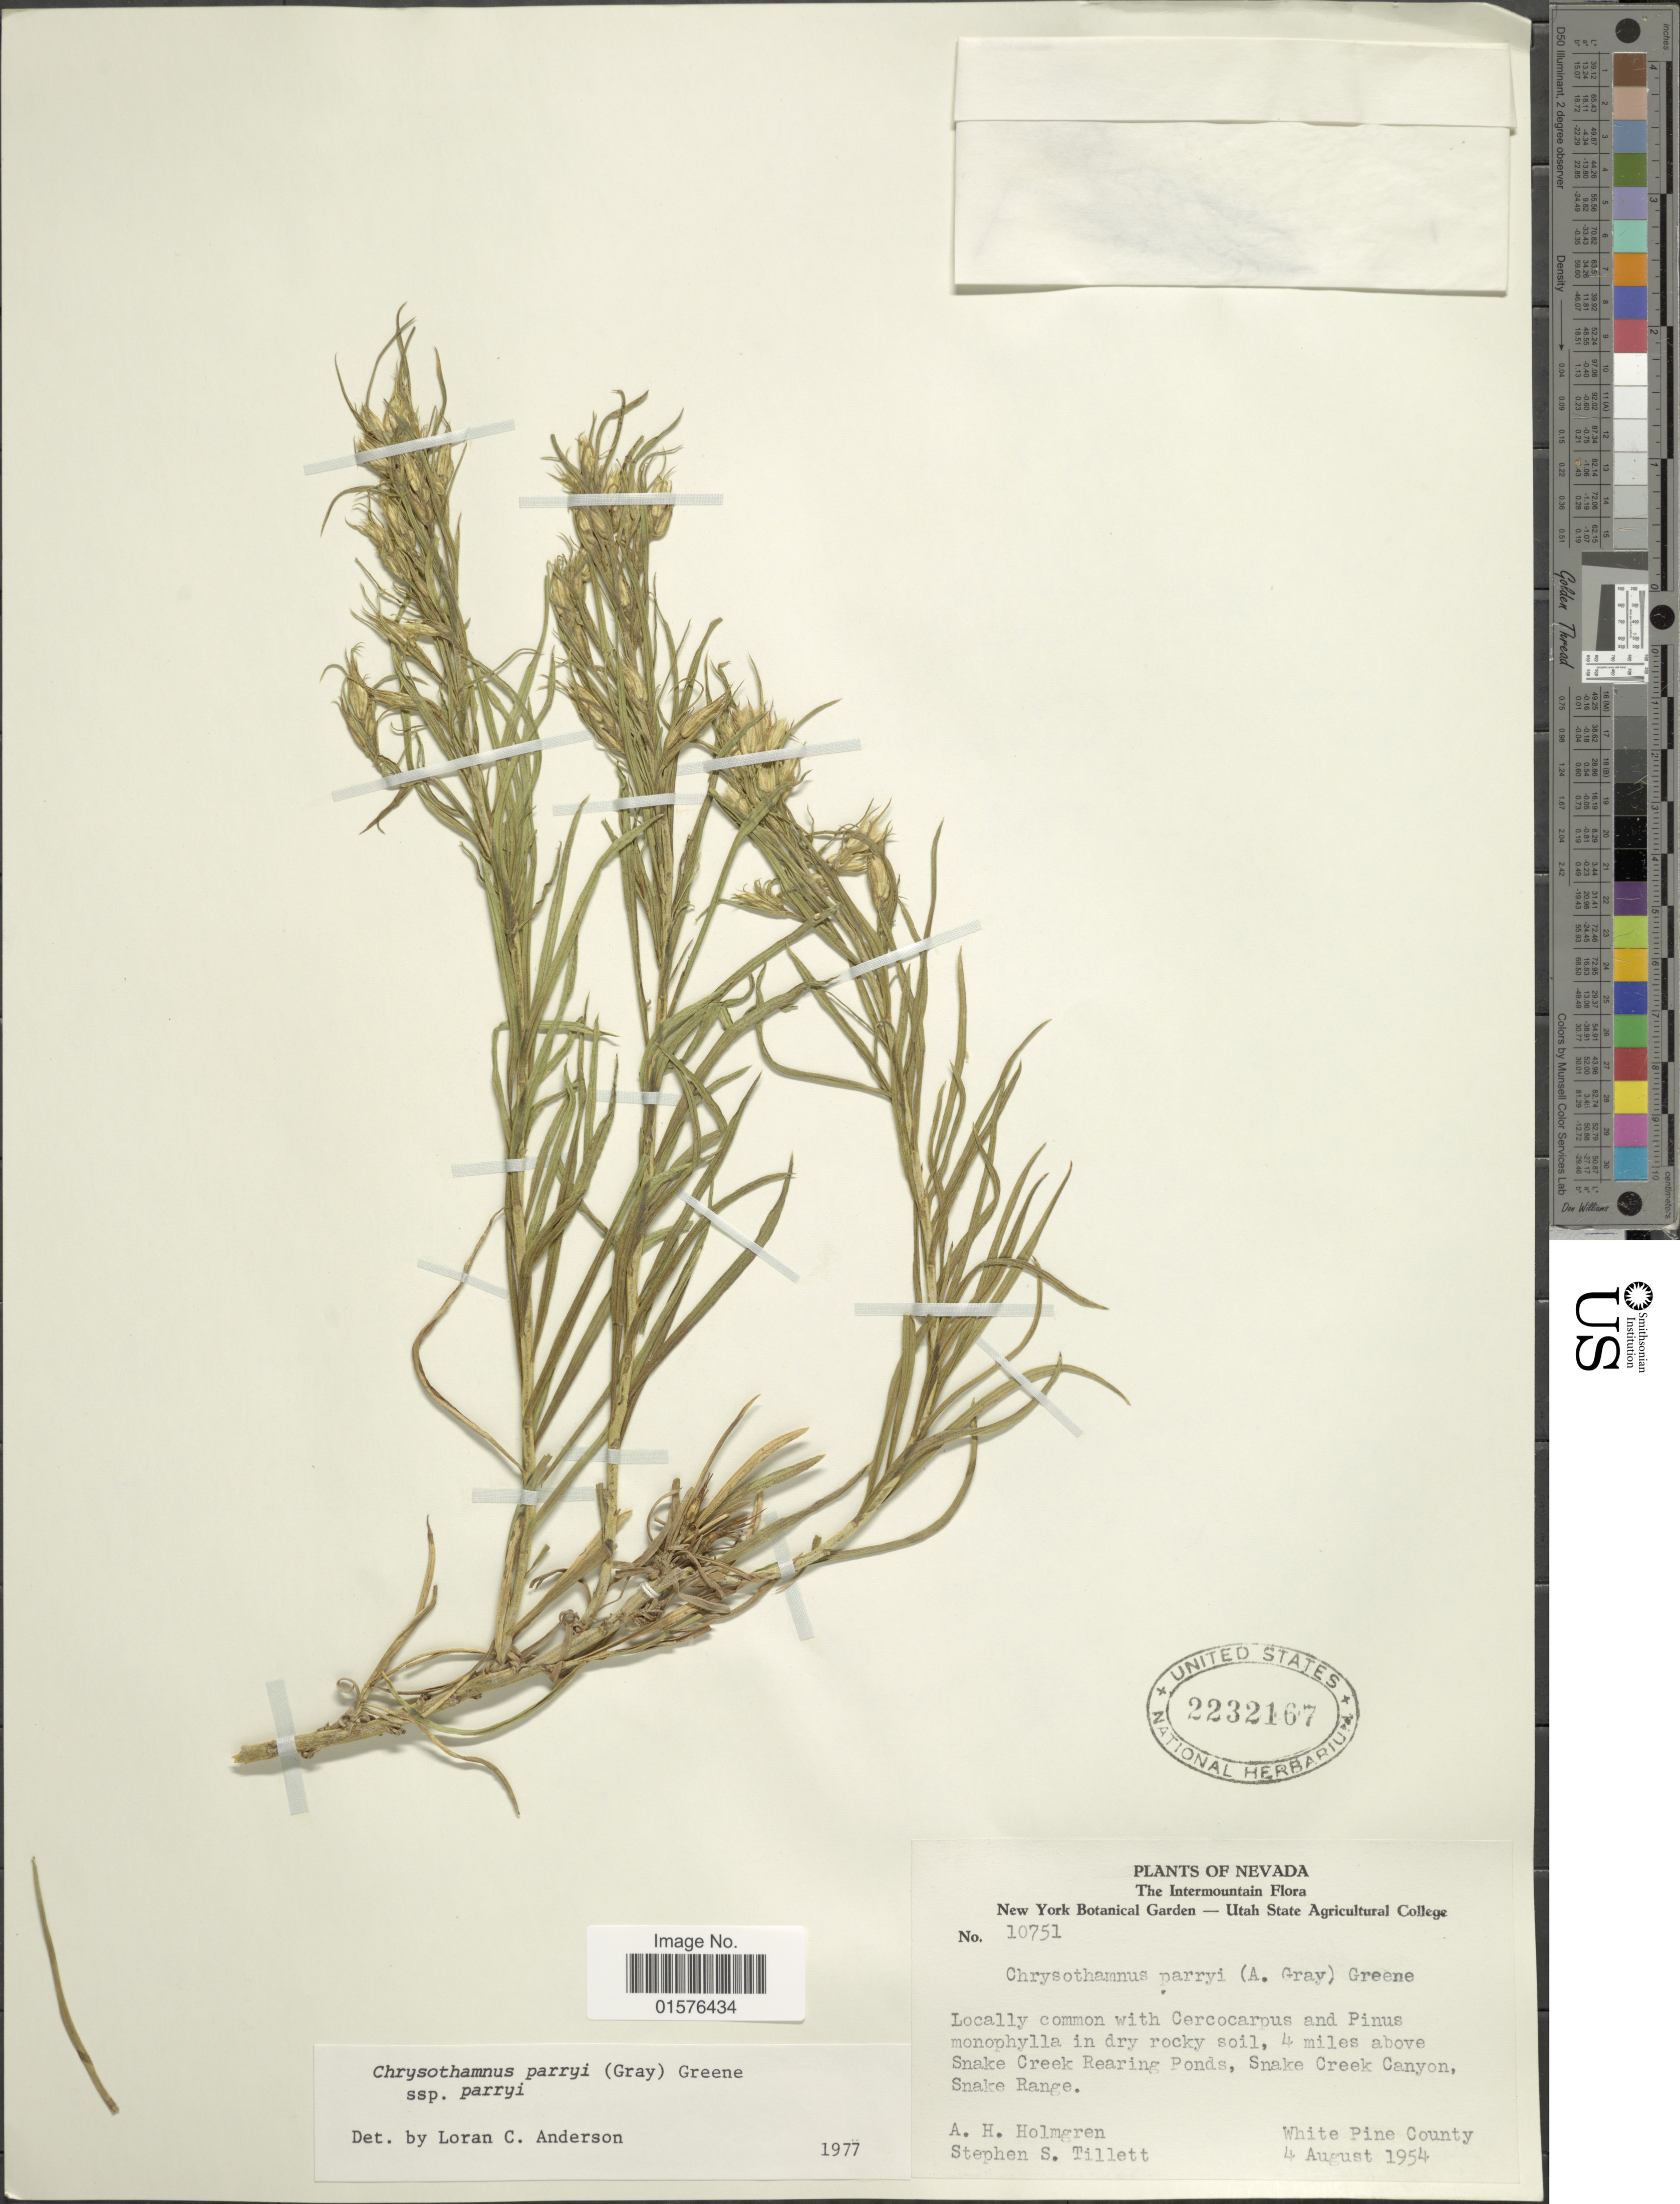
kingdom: Plantae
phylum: Tracheophyta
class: Magnoliopsida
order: Asterales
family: Asteraceae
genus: Ericameria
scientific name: Ericameria parryi var. parryi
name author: (A. Gray) G.L. Nesom & G.I. Baird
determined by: Urbatsch, Lowell E., Curator (LSU), Louisiana State University (UNITED STATES)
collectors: A. H. Holmgren & S. S. Tillett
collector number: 10751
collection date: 1951-08-04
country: United States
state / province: Nevada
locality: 4 miles above Snake Creek rearing Ponds, Snake Creek Canyon, snake Range.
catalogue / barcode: US 2232167